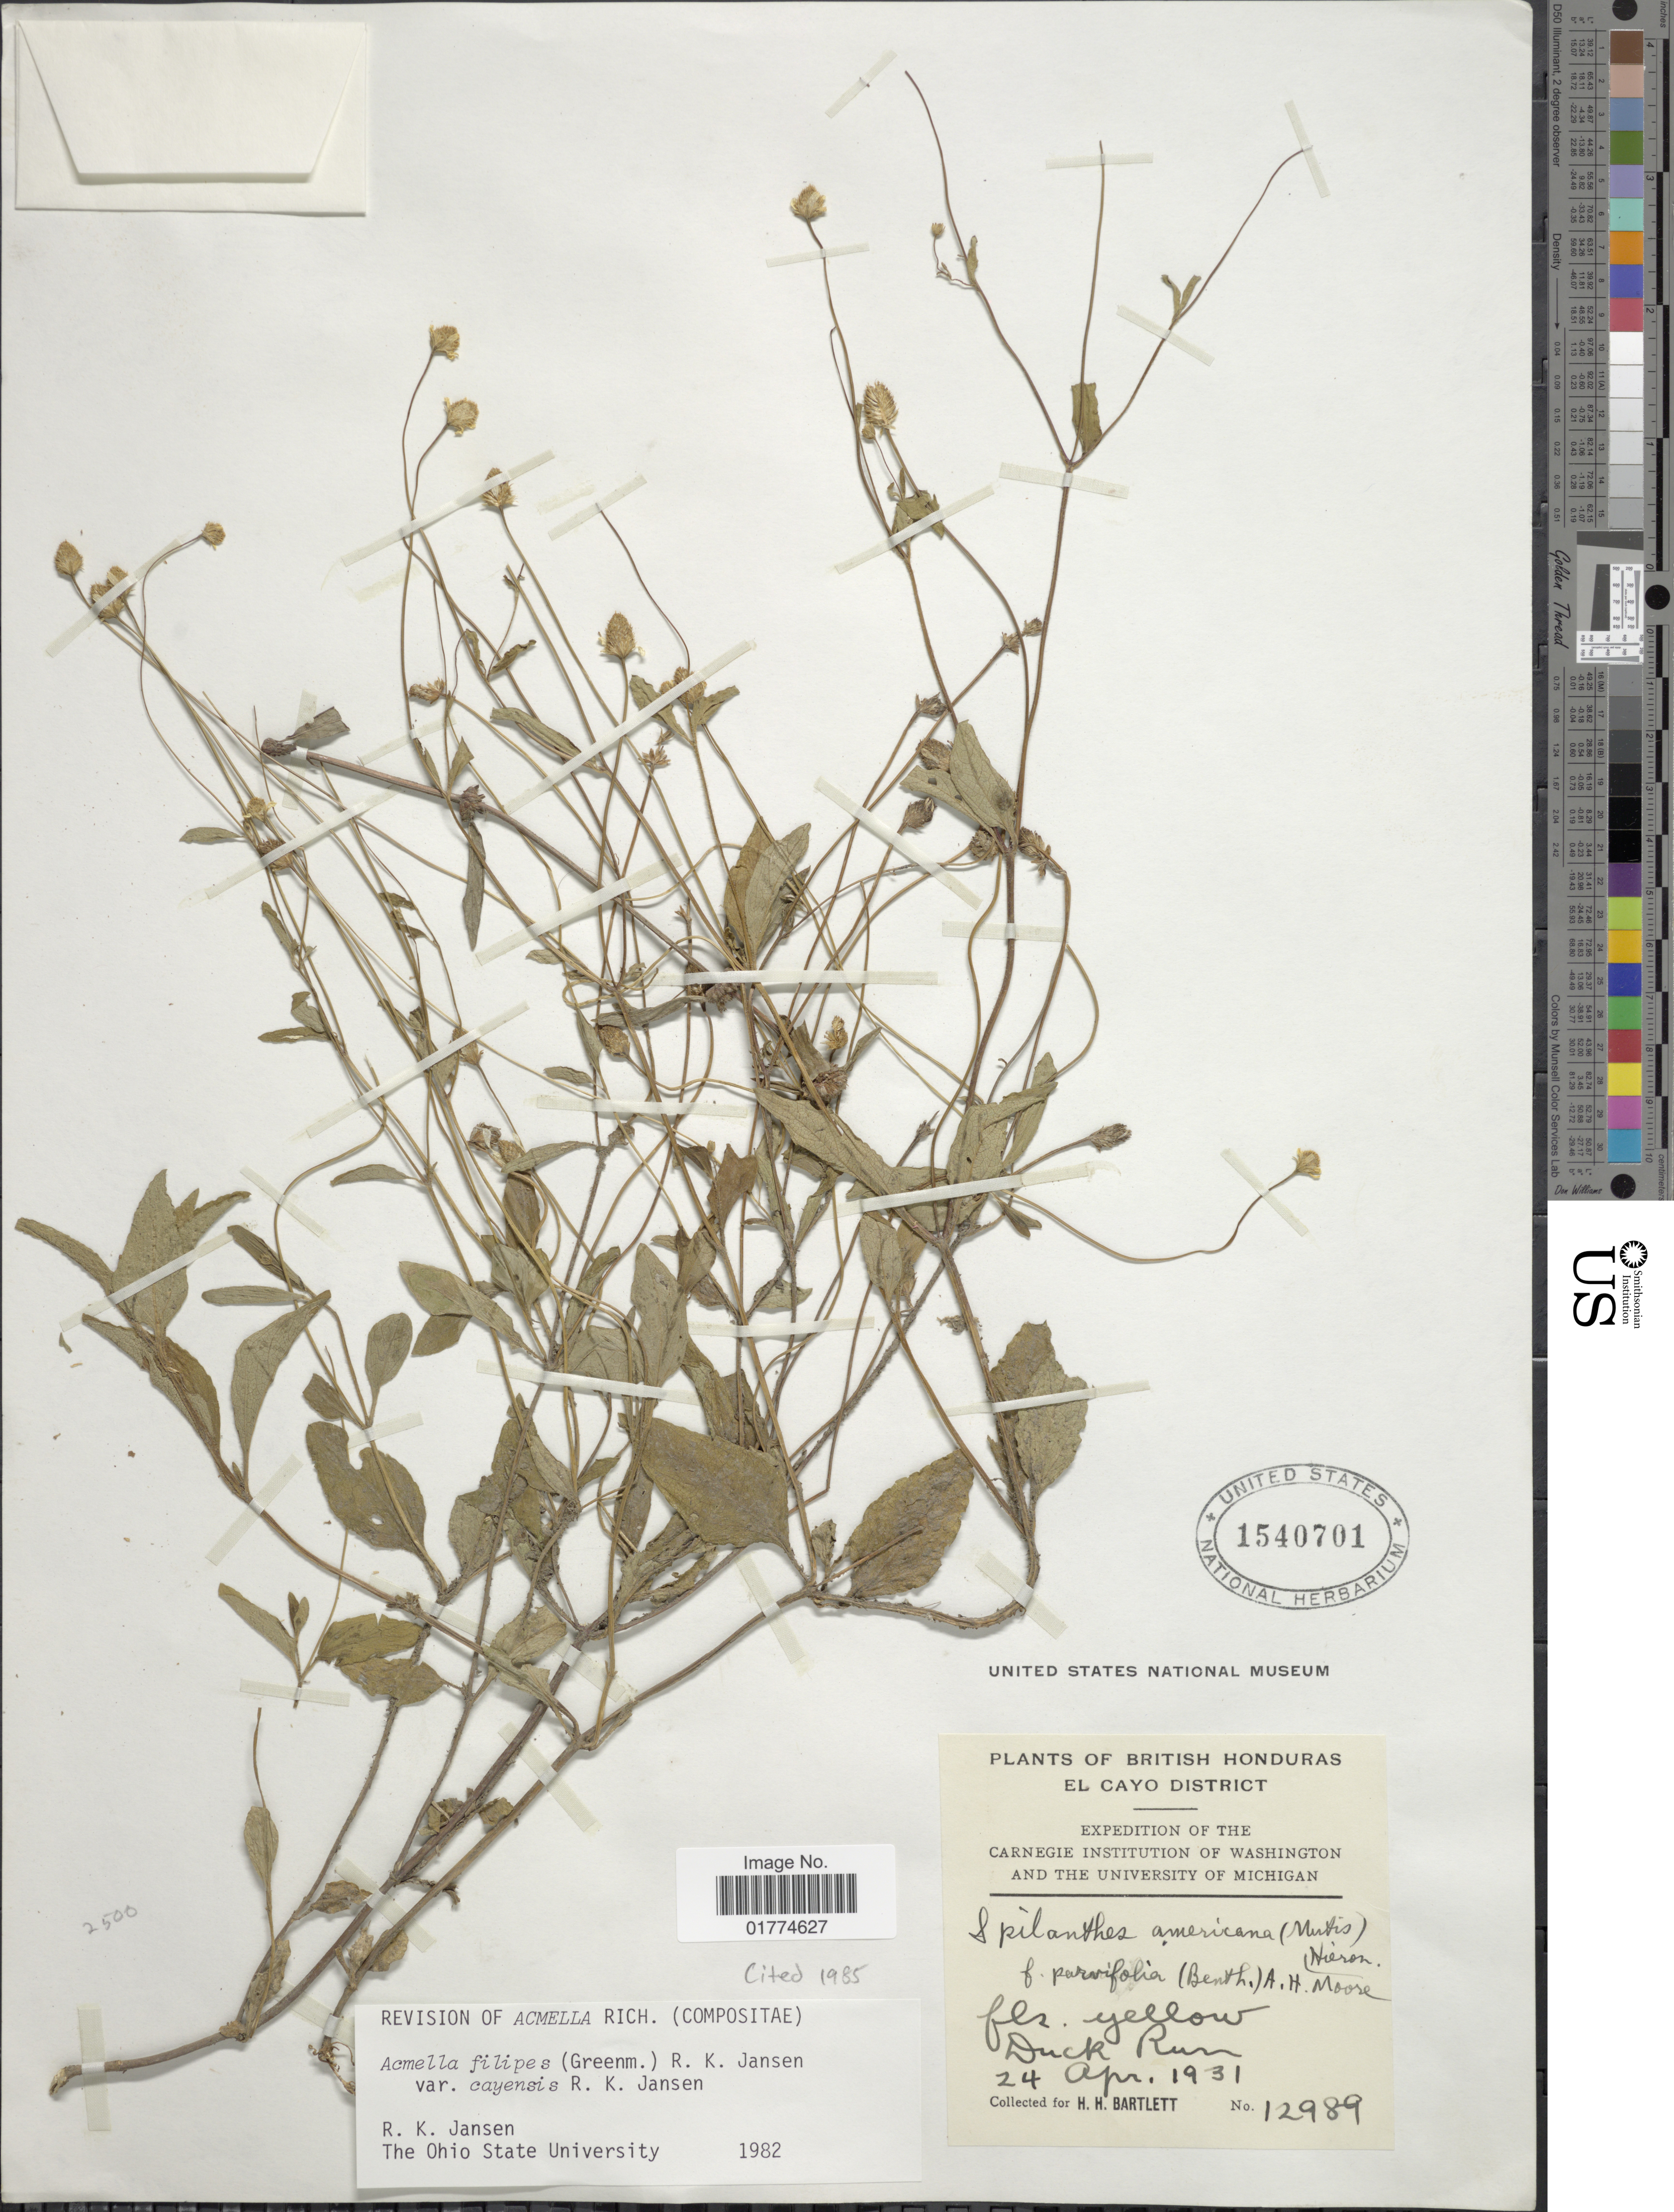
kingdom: Plantae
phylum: Tracheophyta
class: Magnoliopsida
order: Asterales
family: Asteraceae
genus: Acmella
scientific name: Acmella filipes var. cayensis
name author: R.K. Jansen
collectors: H. H. Bartlett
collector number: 12989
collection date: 1931-04-24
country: Belize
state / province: Cayo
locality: British Honduras. El Cayo District. Duck Run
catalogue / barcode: US 1540701